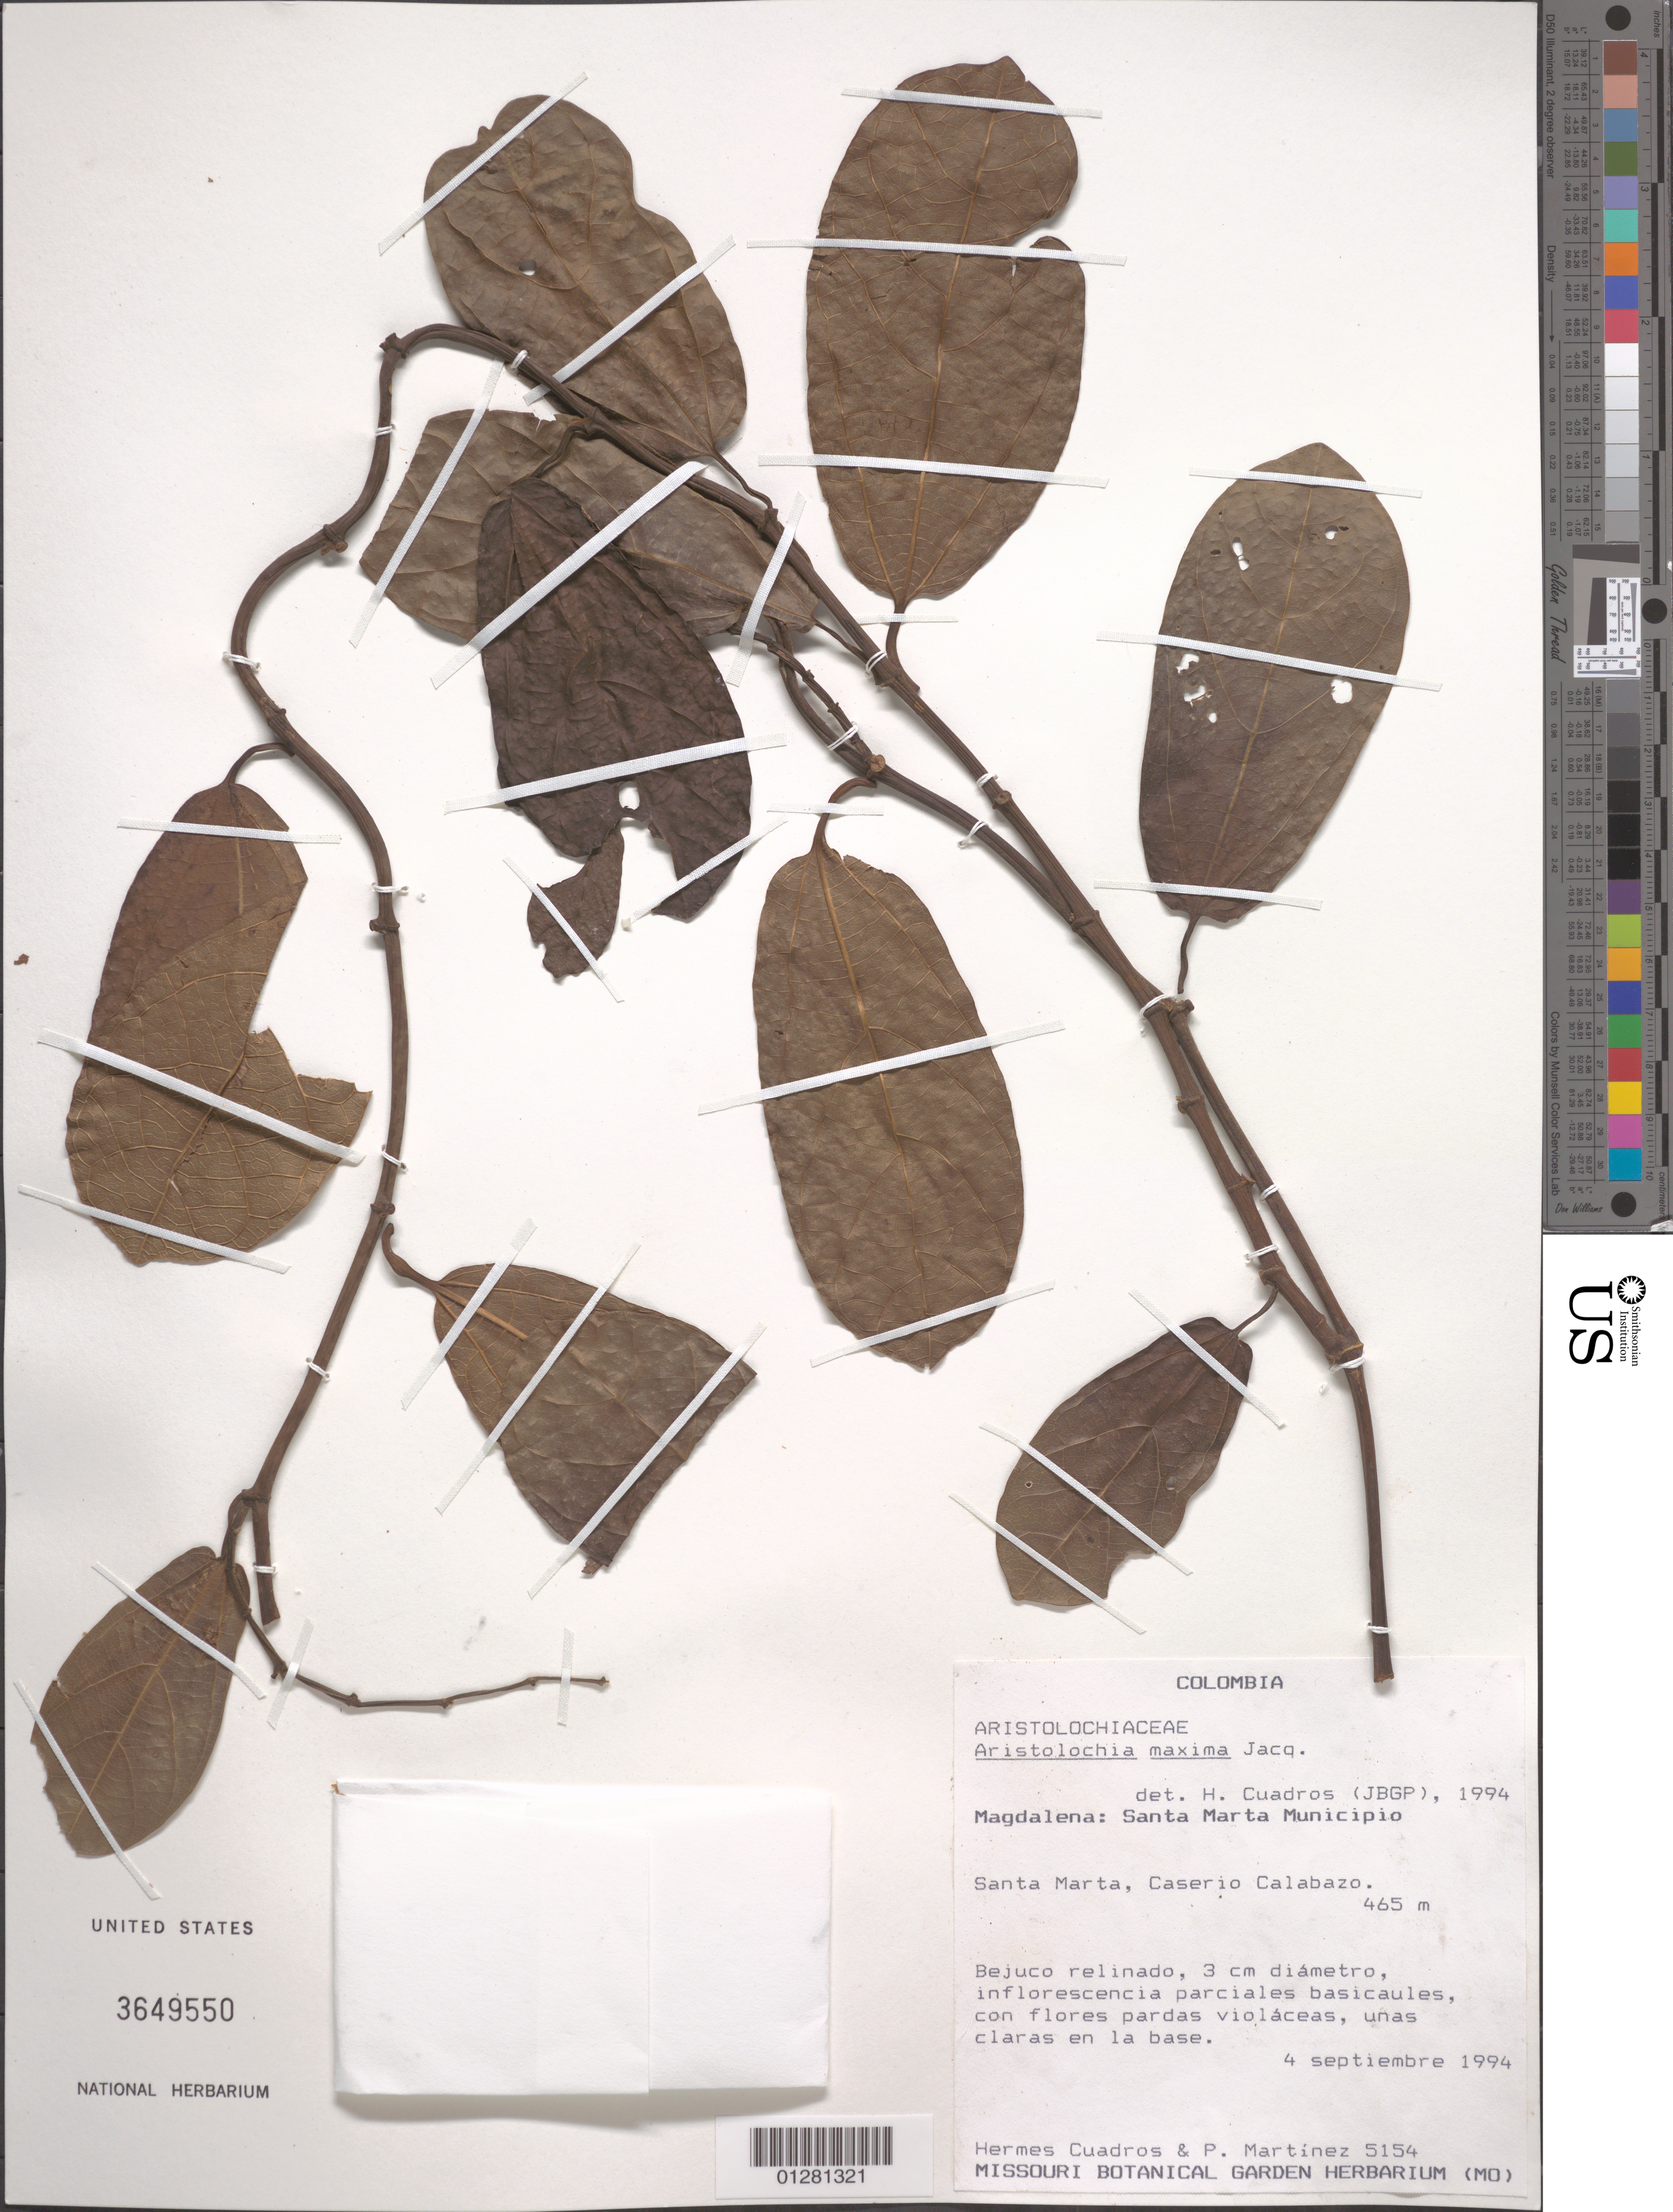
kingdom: Plantae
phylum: Tracheophyta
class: Magnoliopsida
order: Piperales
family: Aristolochiaceae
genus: Aristolochia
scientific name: Aristolochia maxima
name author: Jacq.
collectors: H. Cuadros & P. Martinez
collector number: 5154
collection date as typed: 4 Sep 1994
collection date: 1994-09-04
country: Colombia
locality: Santa Marta, Caseria Calabazo.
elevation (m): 465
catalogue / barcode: US 3649550